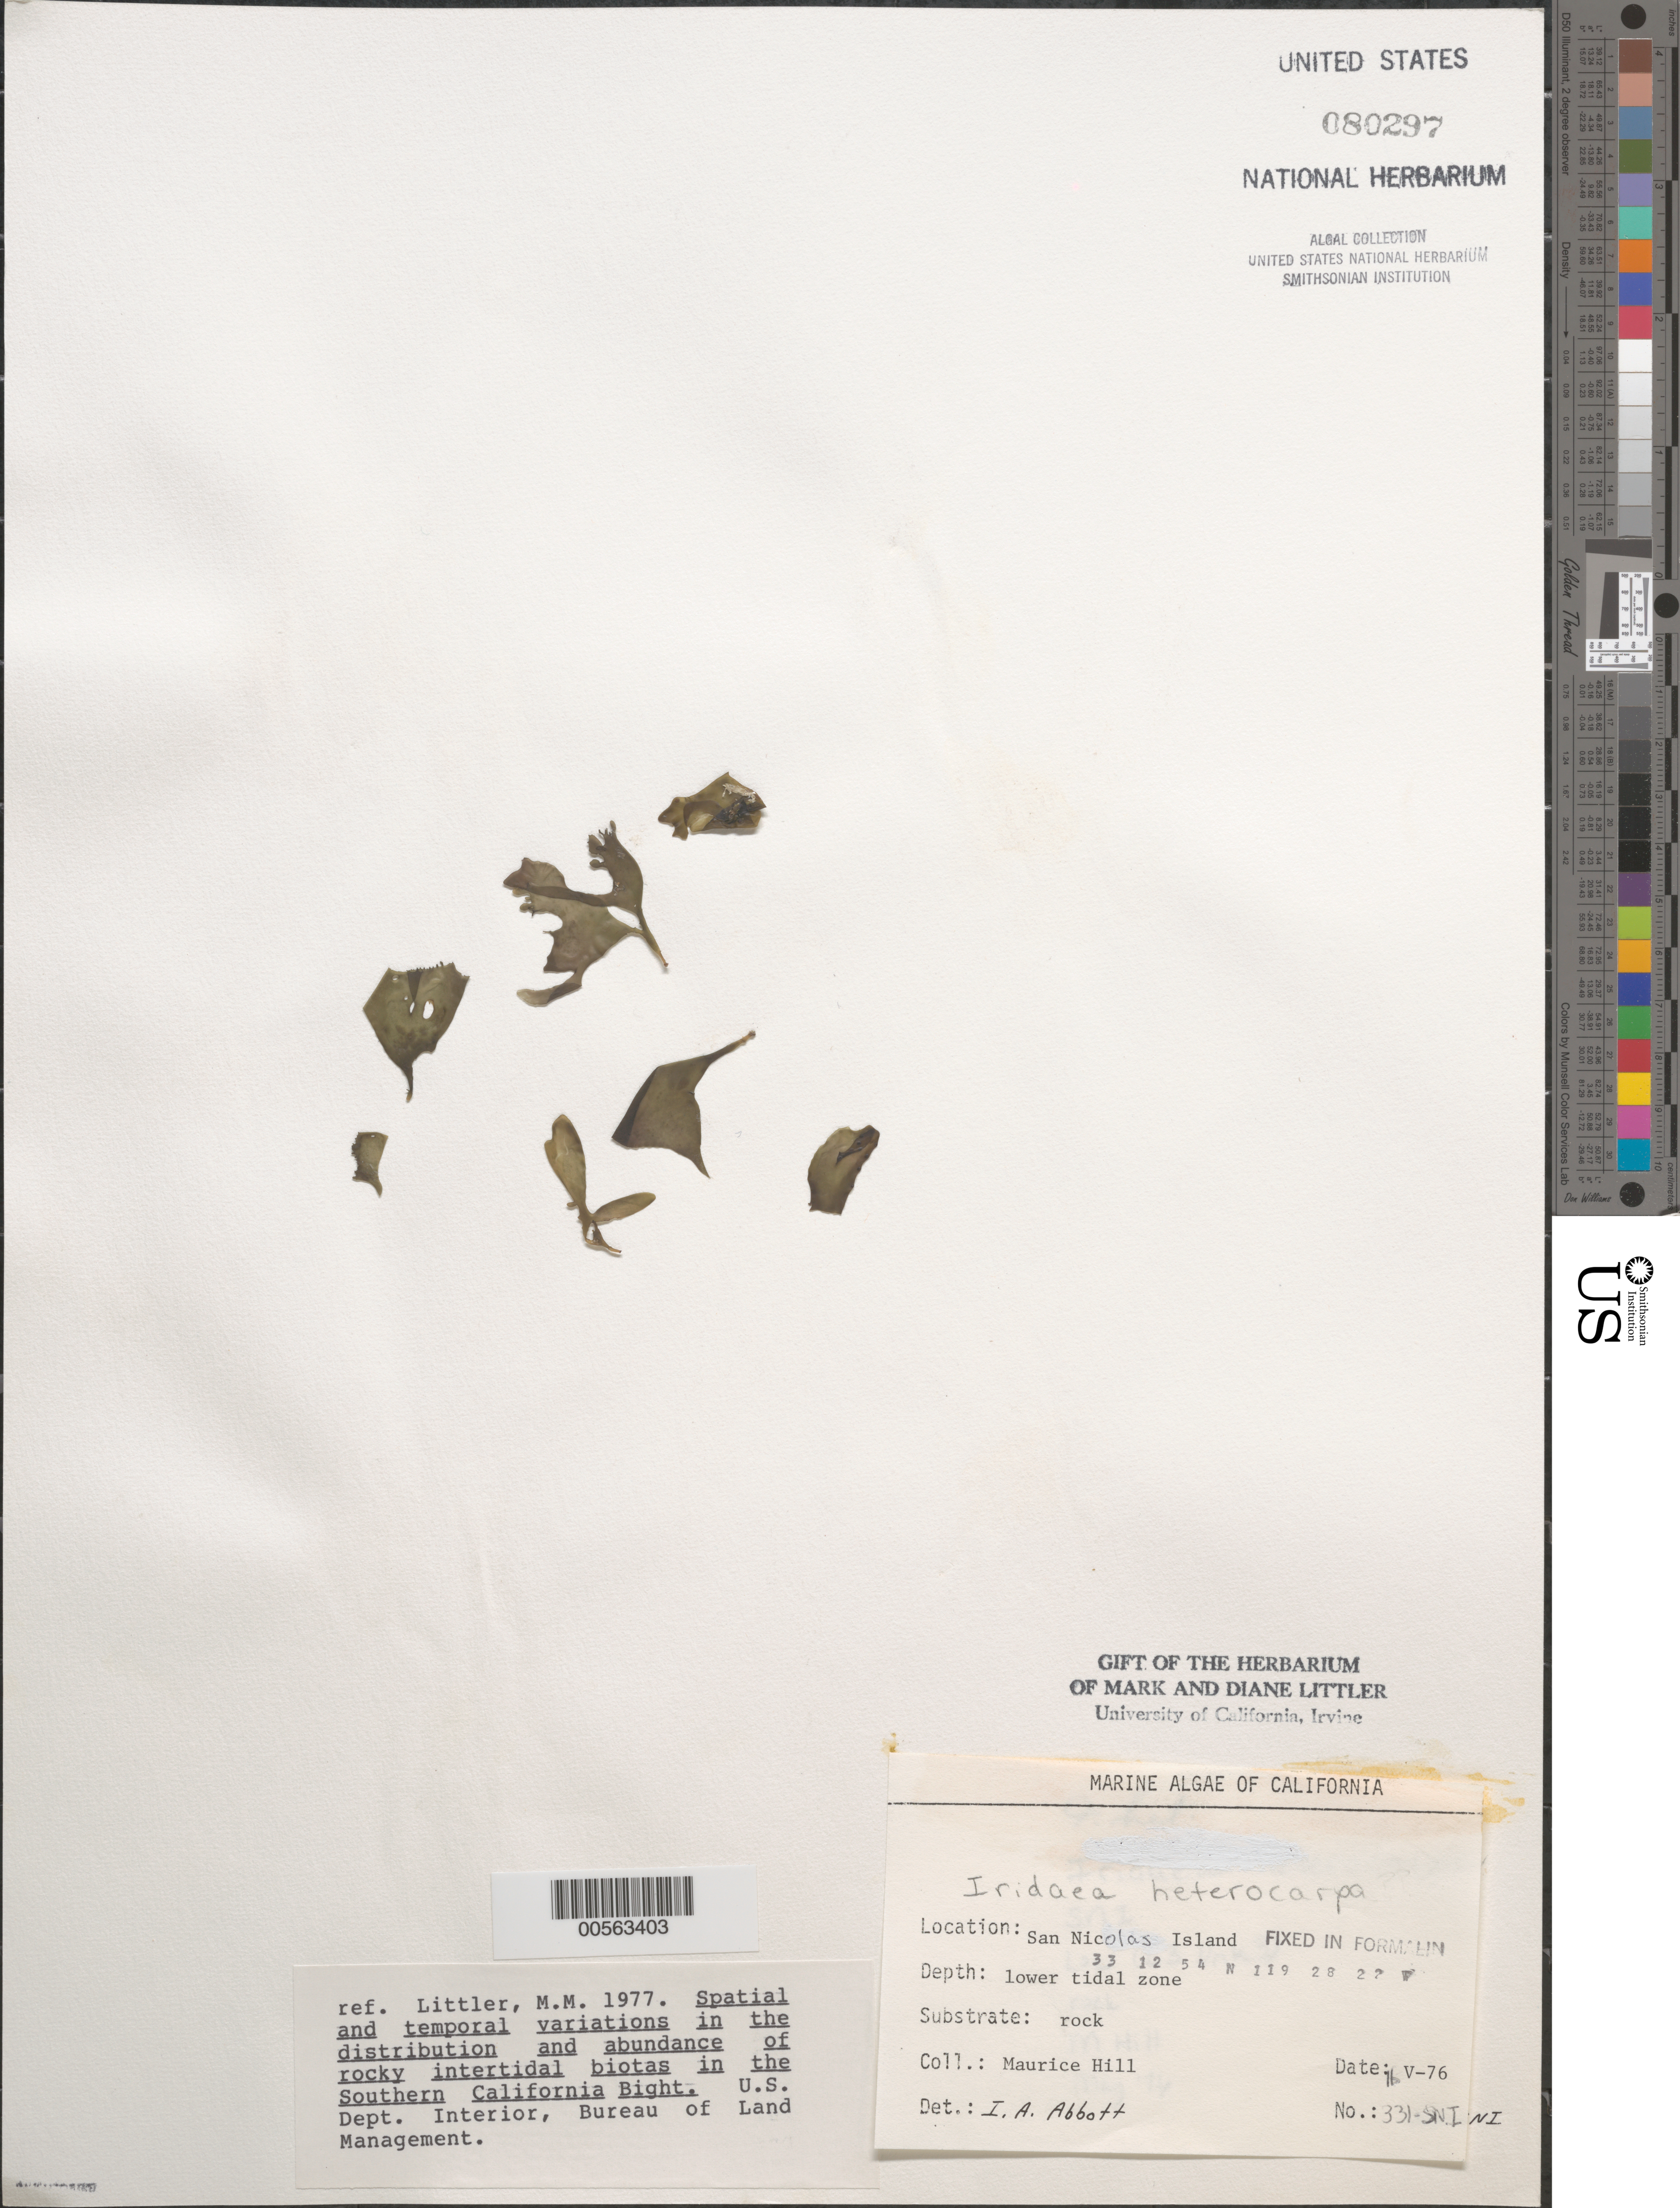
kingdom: Plantae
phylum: Rhodophyta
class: Florideophyceae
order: Gigartinales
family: Gigartinaceae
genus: Chondrus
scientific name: Chondrus crispus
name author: Stackh.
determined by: Algae name updating Project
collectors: M. Hill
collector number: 331-sni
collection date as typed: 16 May 1976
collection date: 1976-05-16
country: United States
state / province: California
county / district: Ventura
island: San Nicolas Island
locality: Dutch Harbor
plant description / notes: BLM-SOCALBIGHT Rocky Intertidal Survey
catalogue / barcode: US 80297